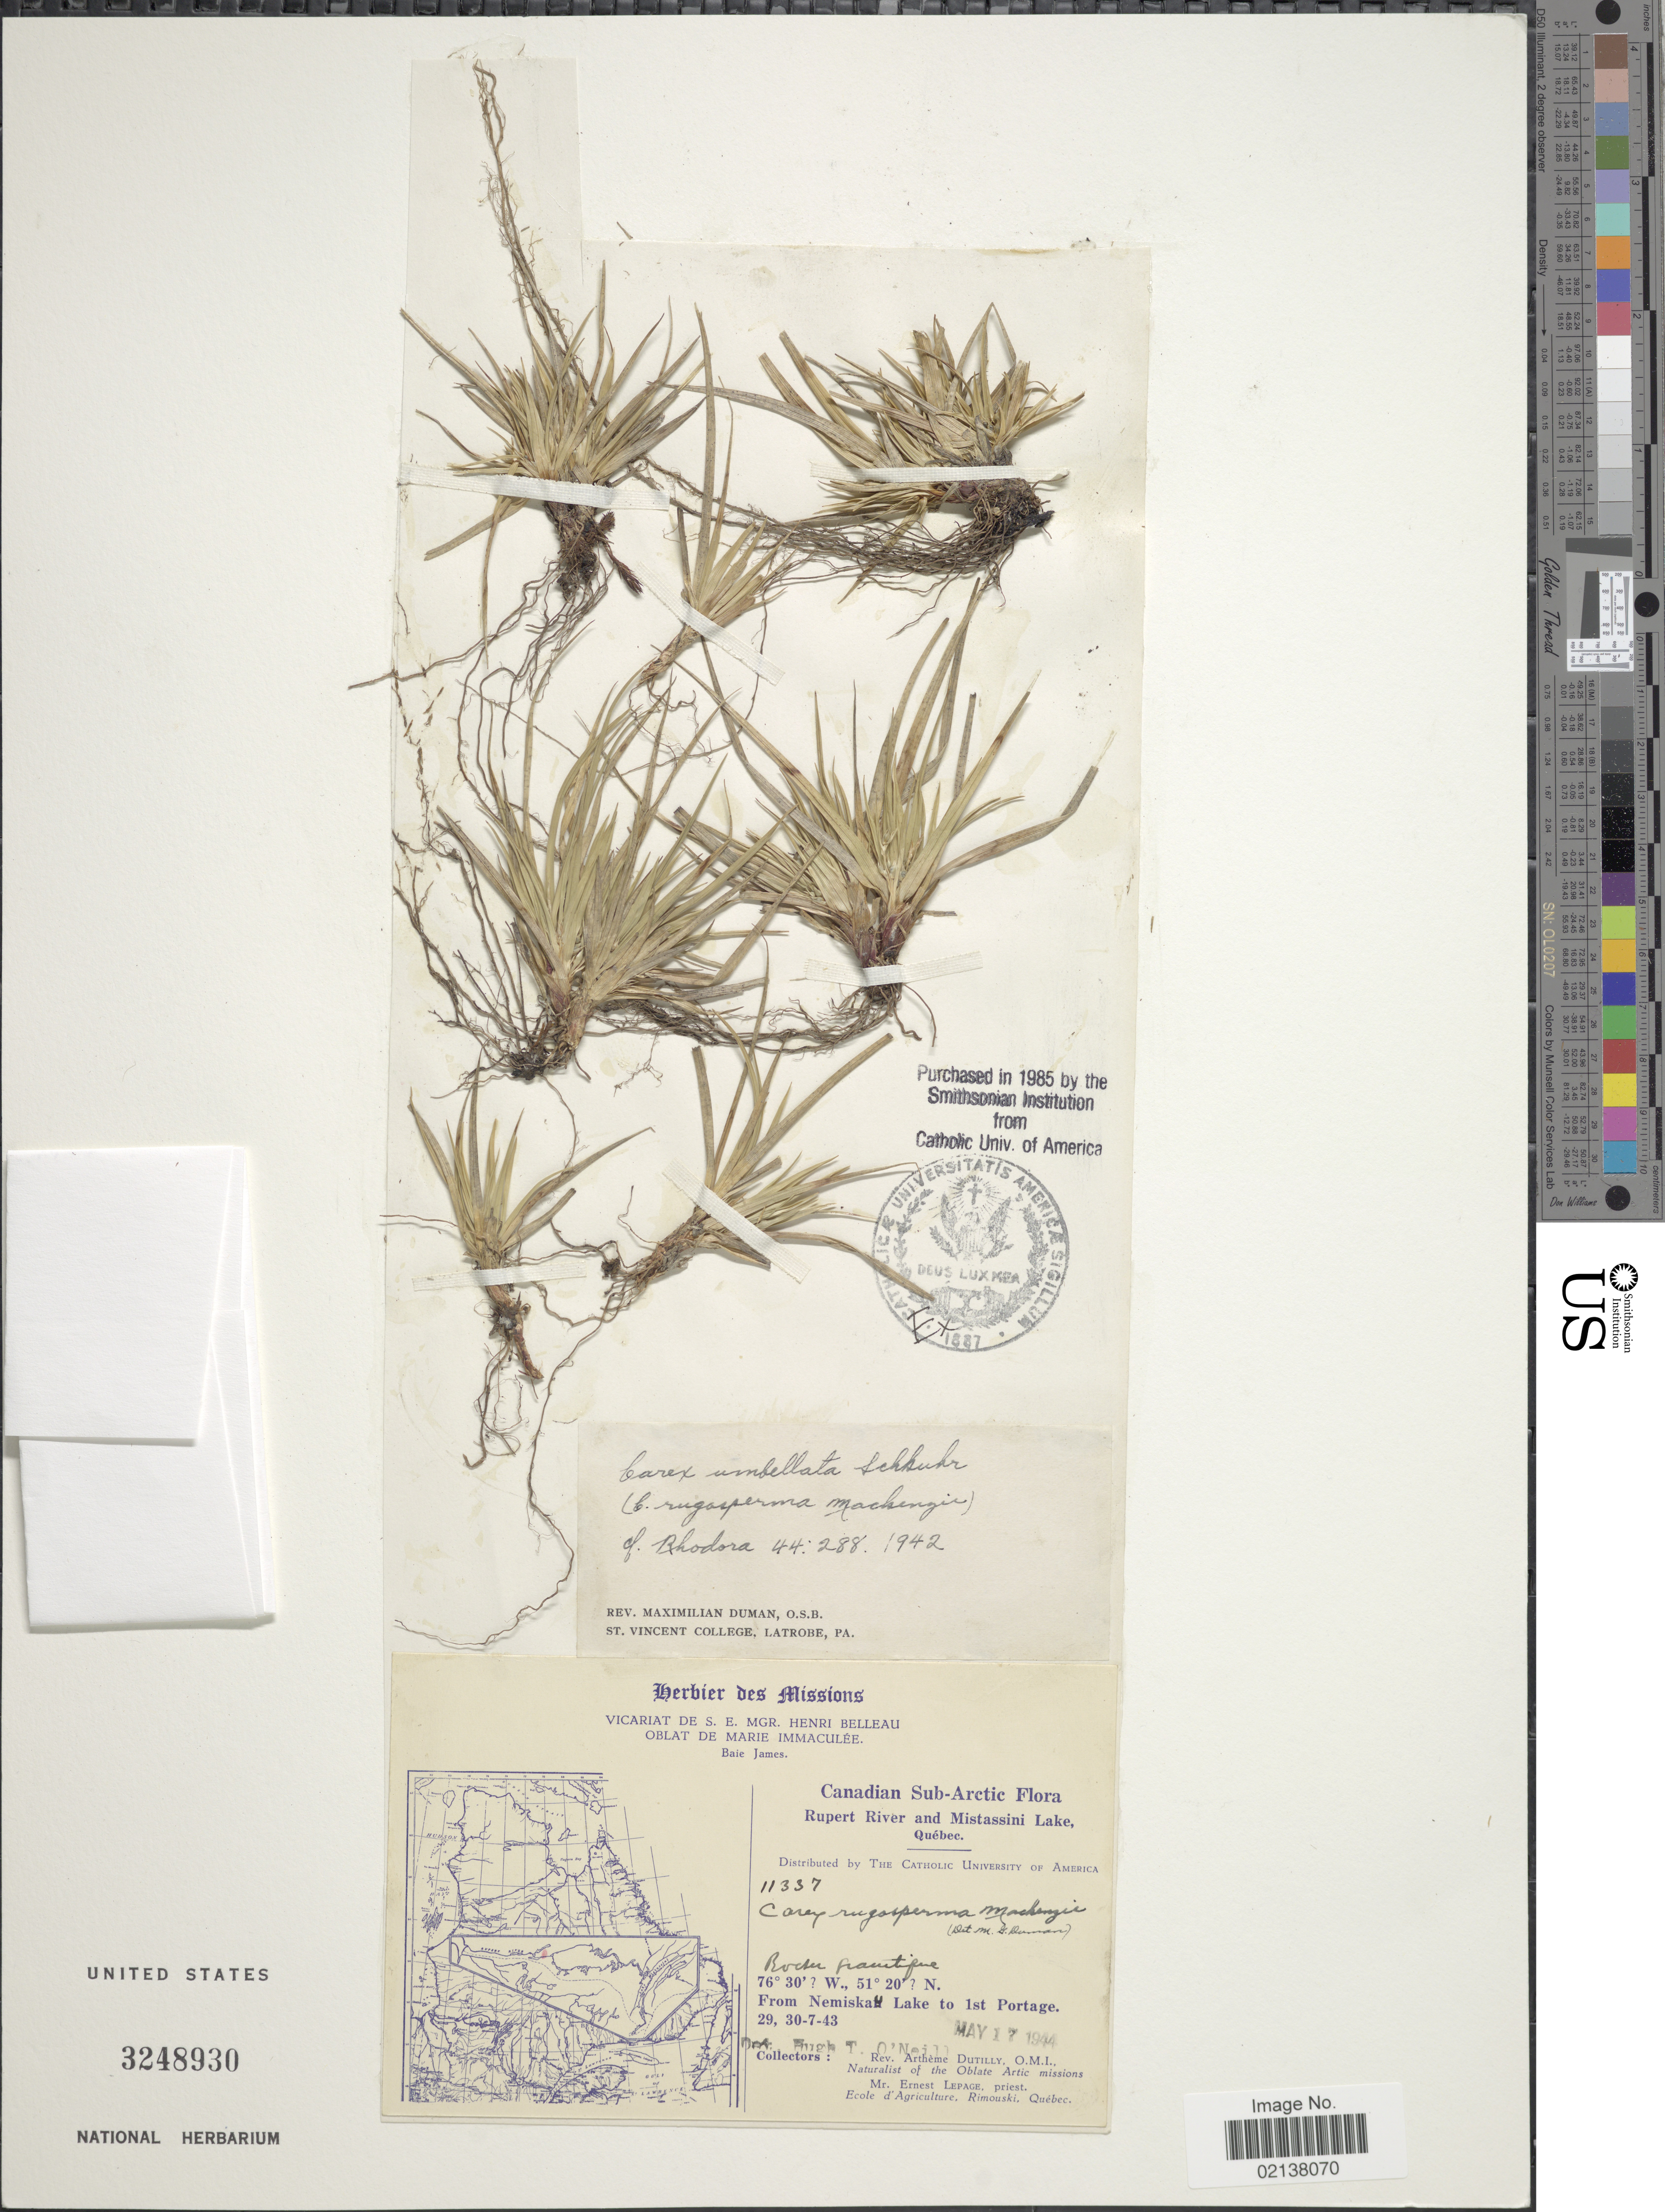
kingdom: Plantae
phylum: Tracheophyta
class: Liliopsida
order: Poales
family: Cyperaceae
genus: Carex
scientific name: Carex umbellata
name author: Schkuhr ex Willd.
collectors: A. Dutilly & E. Lepage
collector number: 11337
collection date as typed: Transcribed d/m/y: 29/7/43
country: Canada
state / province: Quebec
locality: Canadian Sub-Arctic, Rupert River and Mistassini Lake, Quebec. Rocher granitique, From Nemiska Lake to 1st Portage.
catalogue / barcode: US 3248930